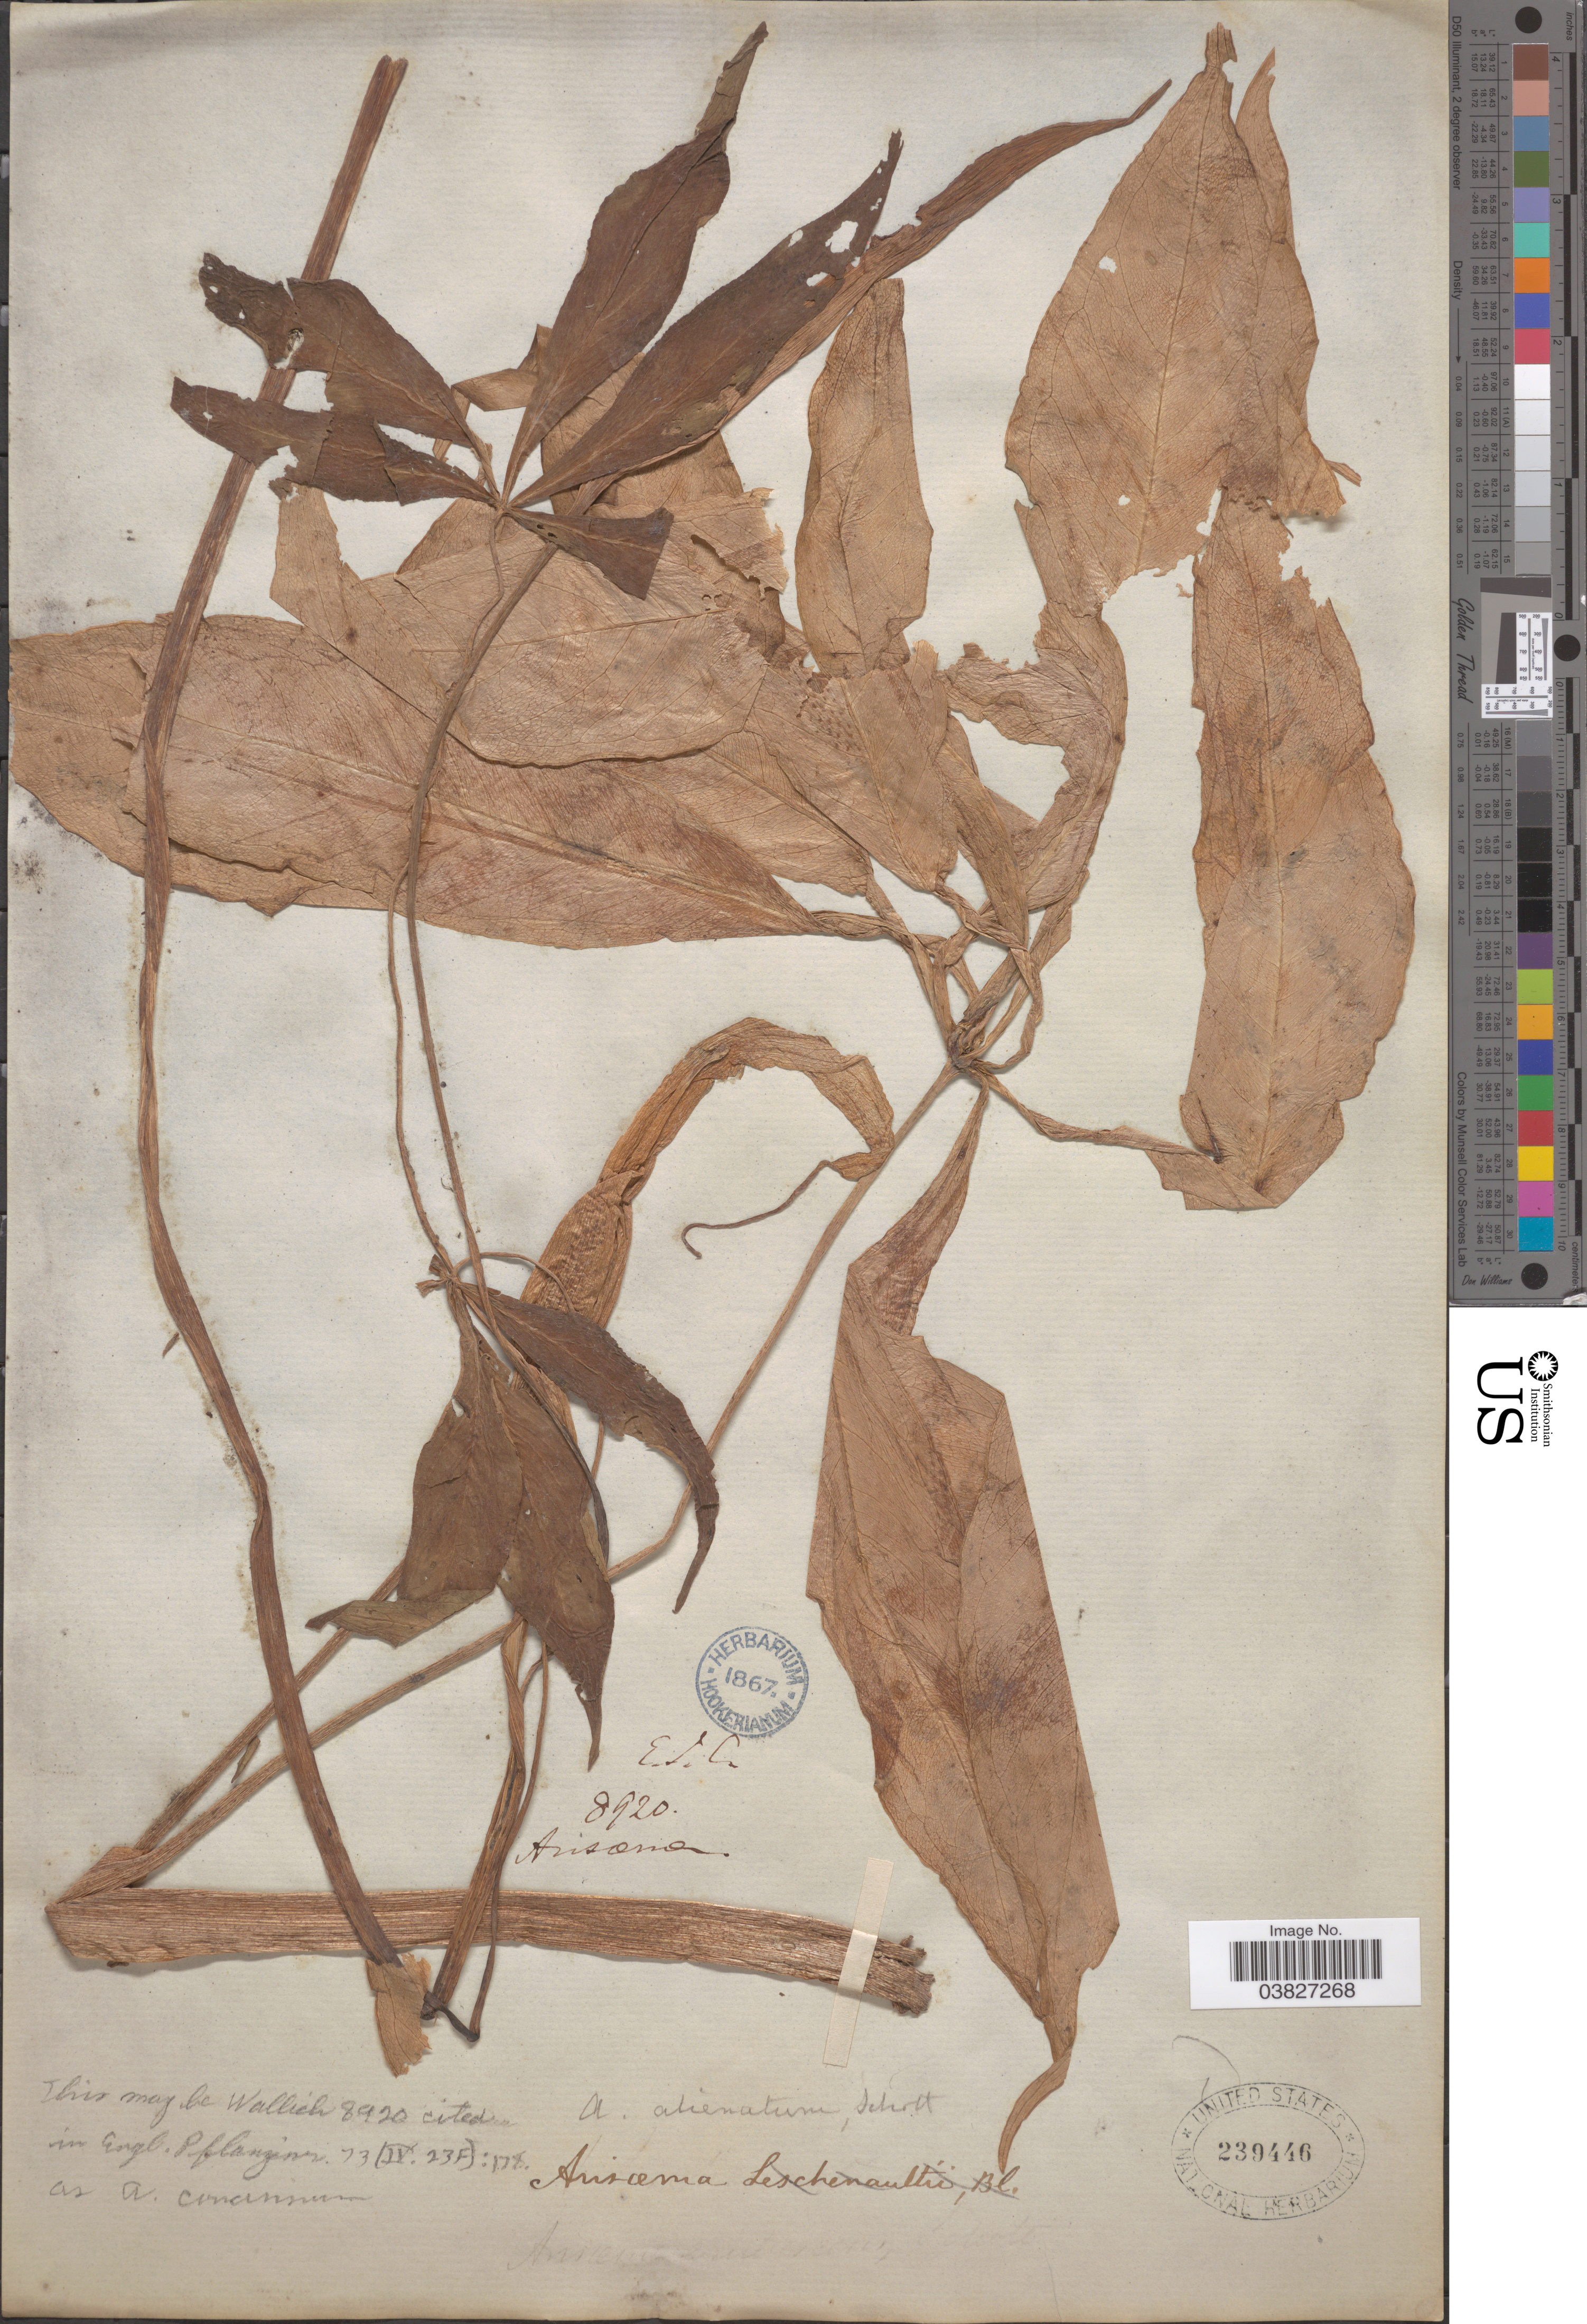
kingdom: Plantae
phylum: Tracheophyta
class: Liliopsida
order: Alismatales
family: Araceae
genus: Arisaema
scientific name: Arisaema concinnum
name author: Schott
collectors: -- Wallich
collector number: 8920?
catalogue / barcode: US 239446